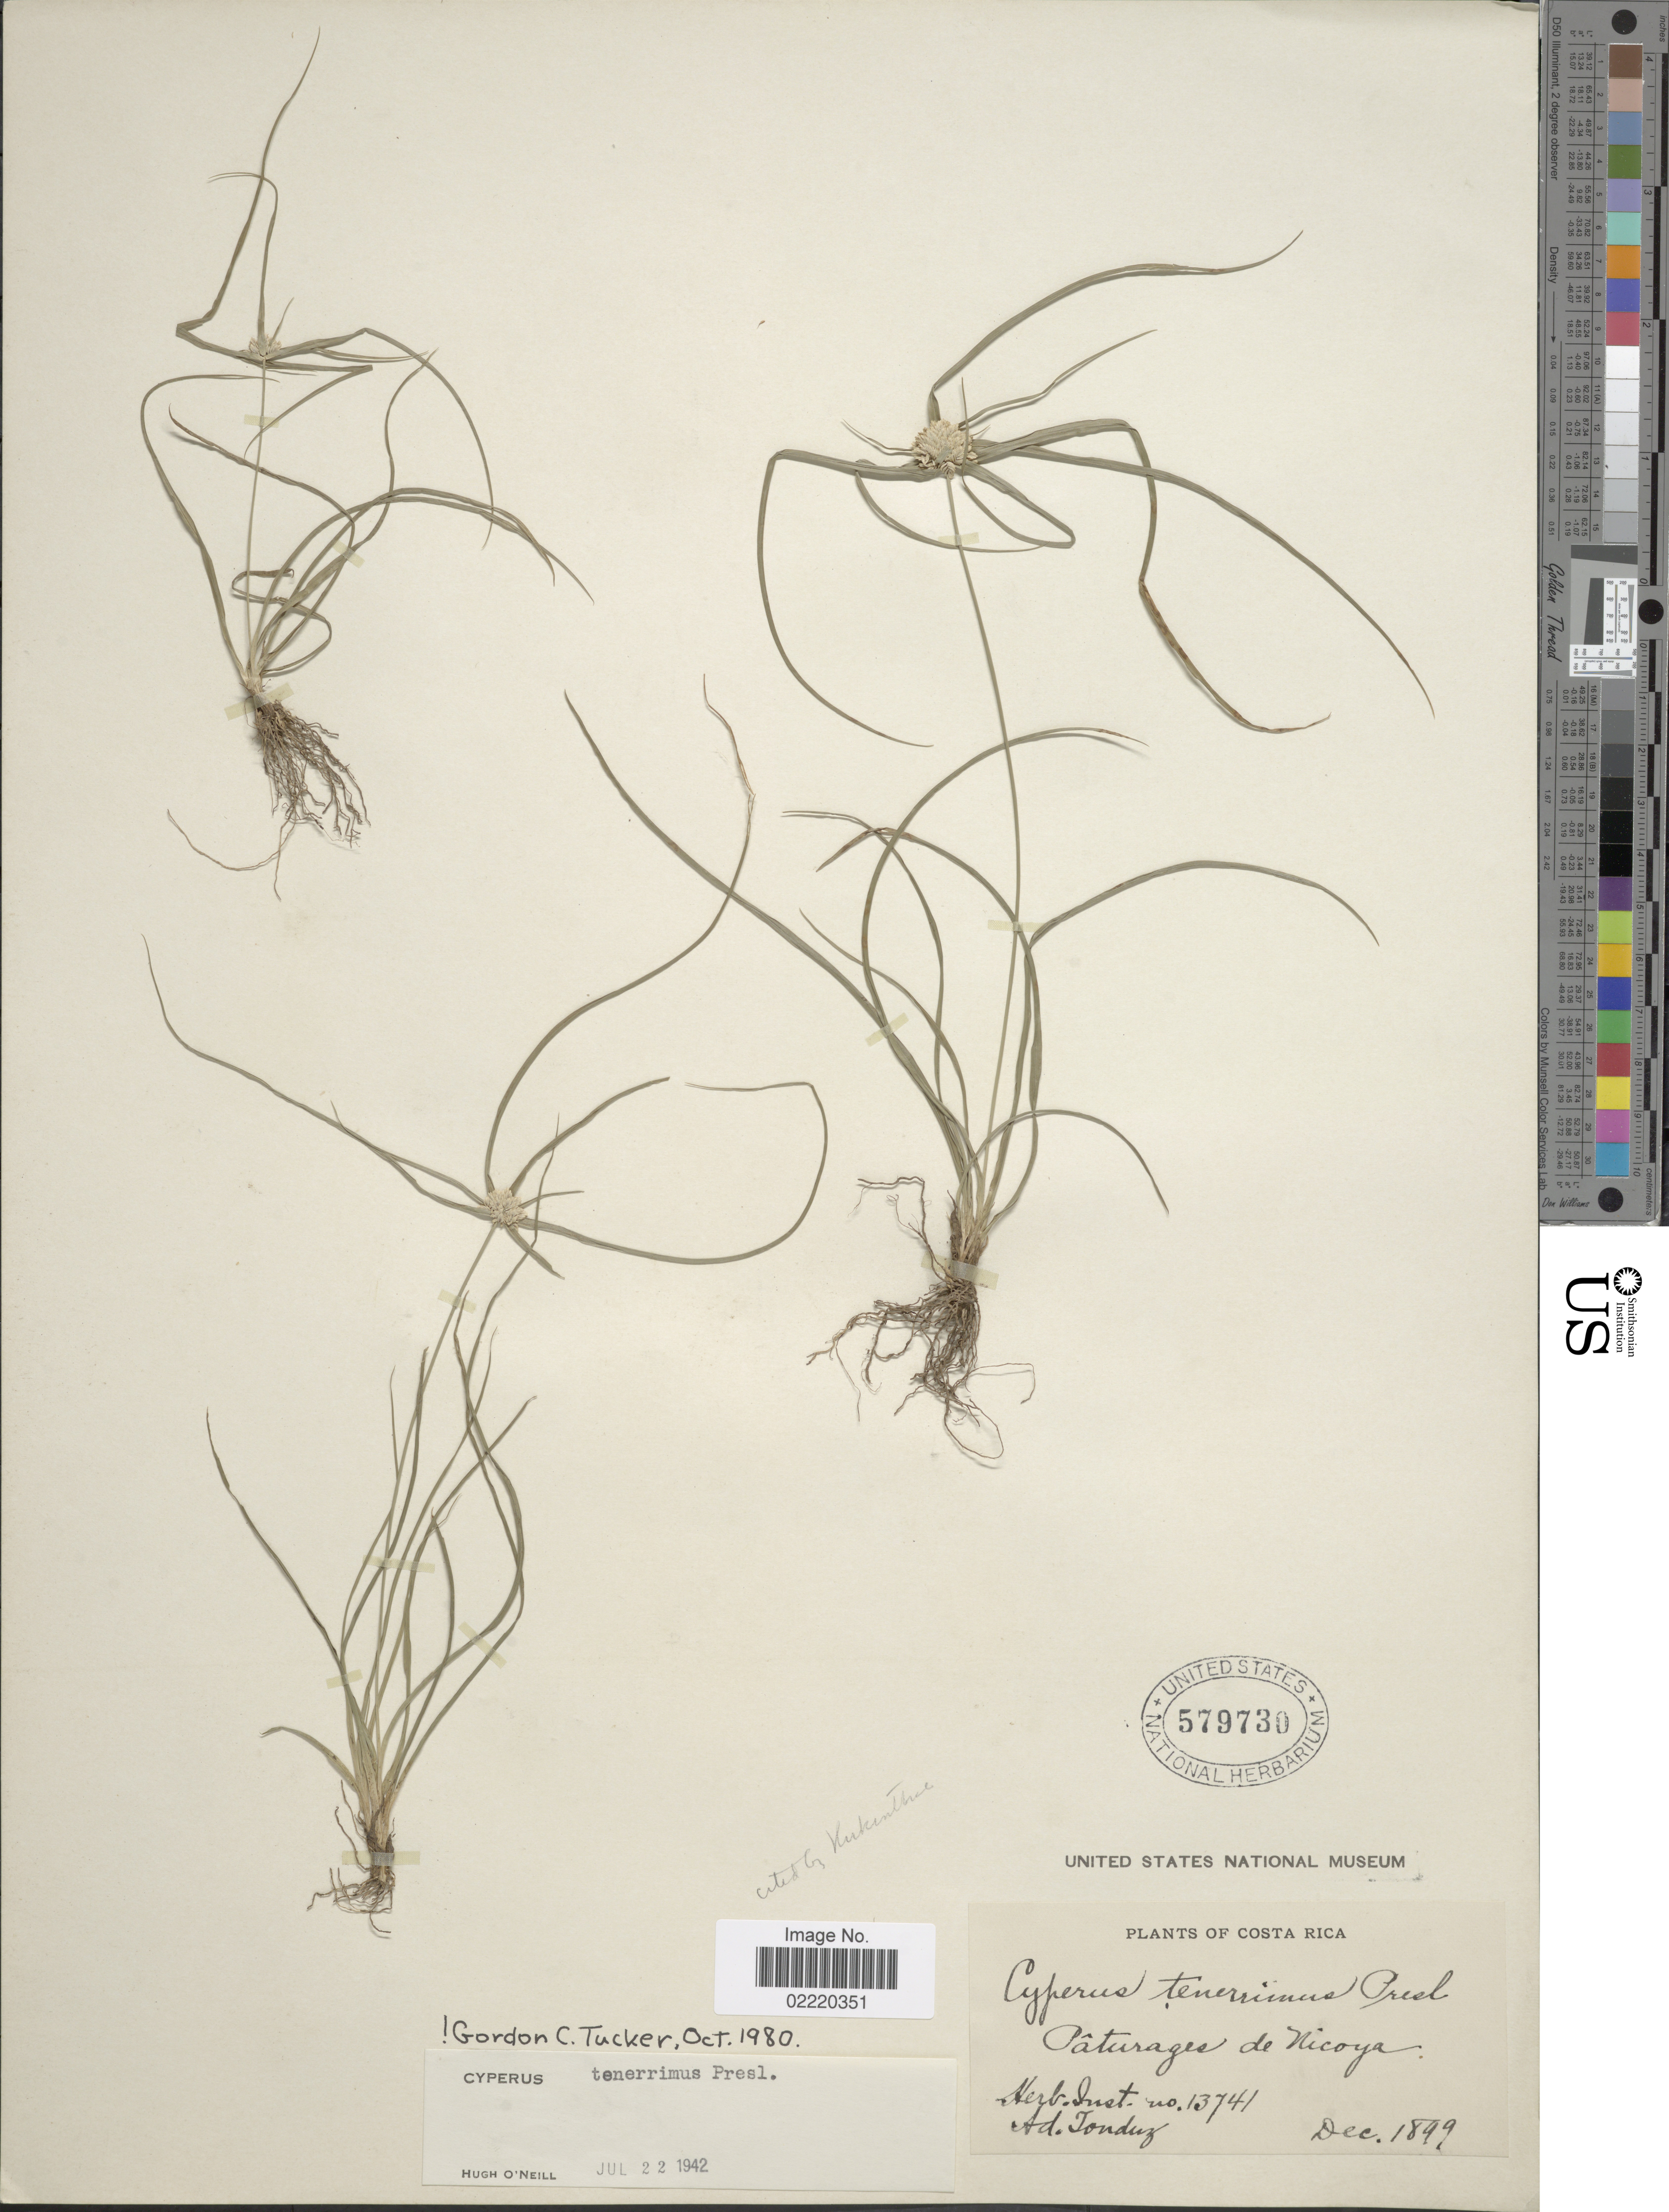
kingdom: Plantae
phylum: Tracheophyta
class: Liliopsida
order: Poales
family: Cyperaceae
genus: Cyperus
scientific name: Cyperus tenerrimus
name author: J. Presl & C. Presl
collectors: A. Tonduz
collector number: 13741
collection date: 1899-12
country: Costa Rica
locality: Paturages de Nicoya.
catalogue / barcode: US 579730